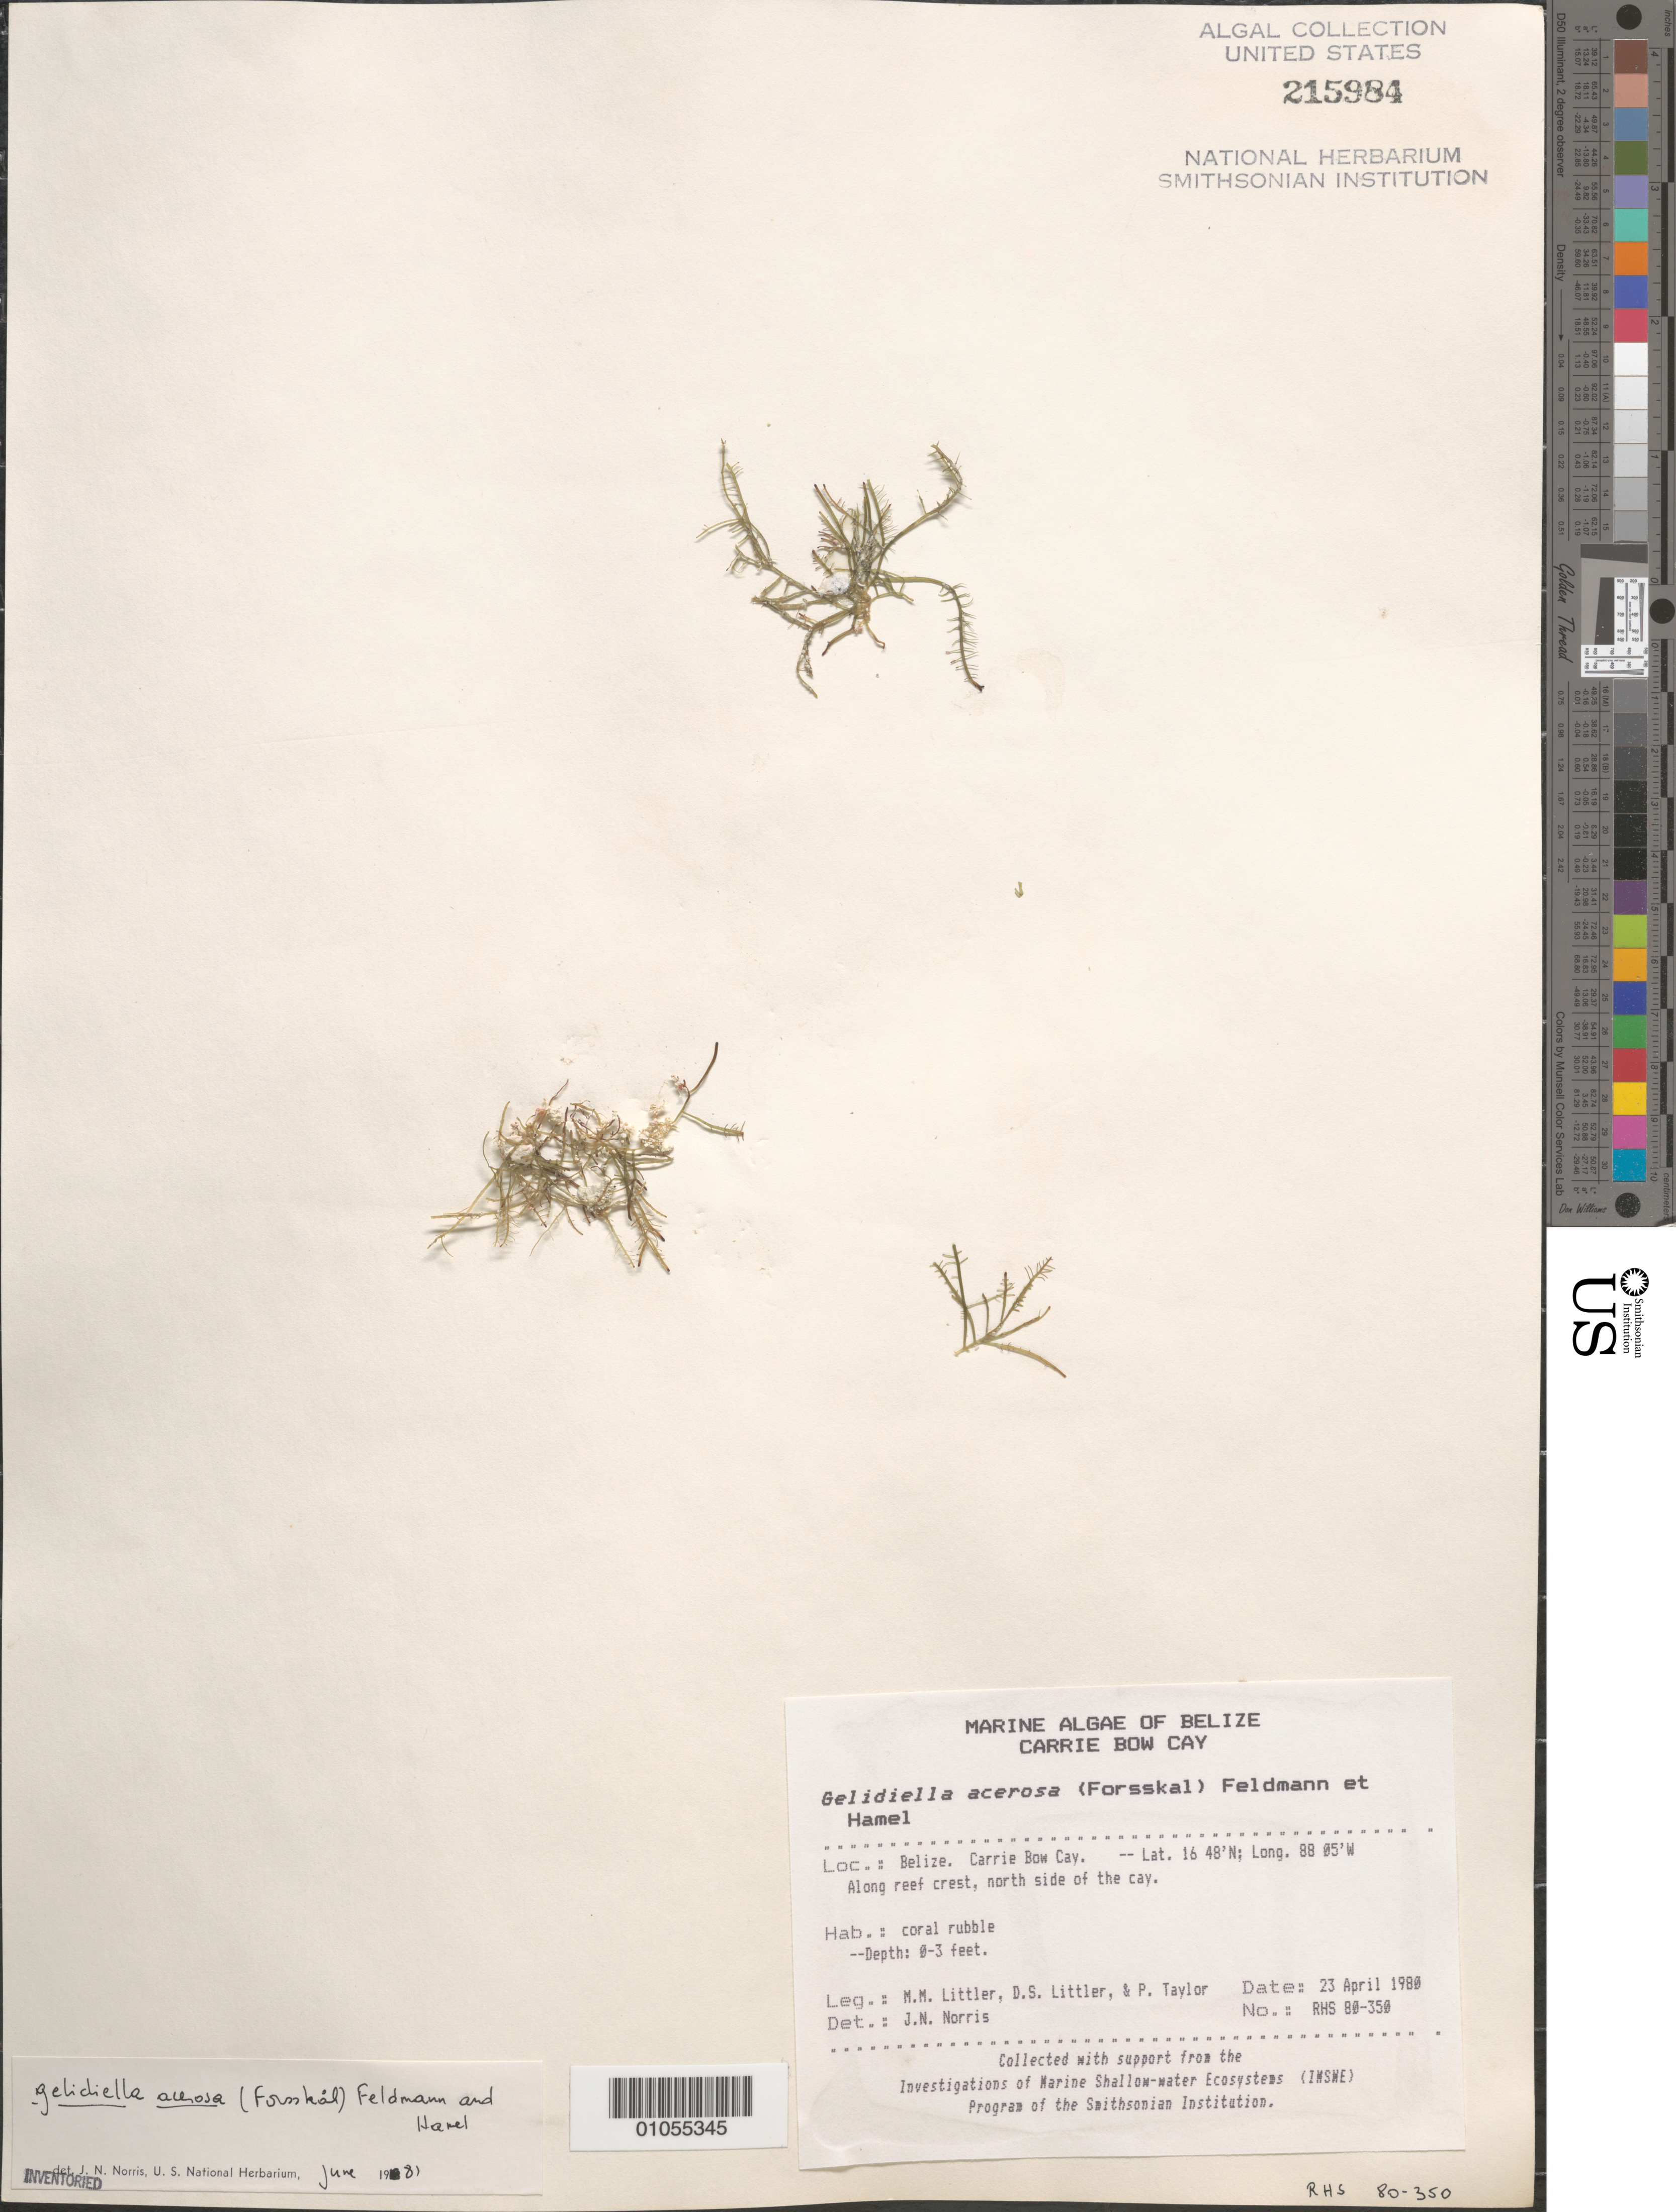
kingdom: Plantae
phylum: Rhodophyta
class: Florideophyceae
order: Gelidiales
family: Gelidiellaceae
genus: Gelidiella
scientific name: Gelidiella acerosa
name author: (Forssk.) Feldmann & G. Hamel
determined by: Norris, James N.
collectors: M. M. Littler, D. S. Littler & P. R. Taylor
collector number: RHS 80-350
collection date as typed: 23 Apr 1980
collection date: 1980-04-23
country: Belize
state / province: Stann Creek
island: Carrie Bow Cay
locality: Along reef crest, north side of Carrie Bow Cay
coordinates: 16 48'N, 88 05'W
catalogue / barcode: US 215984